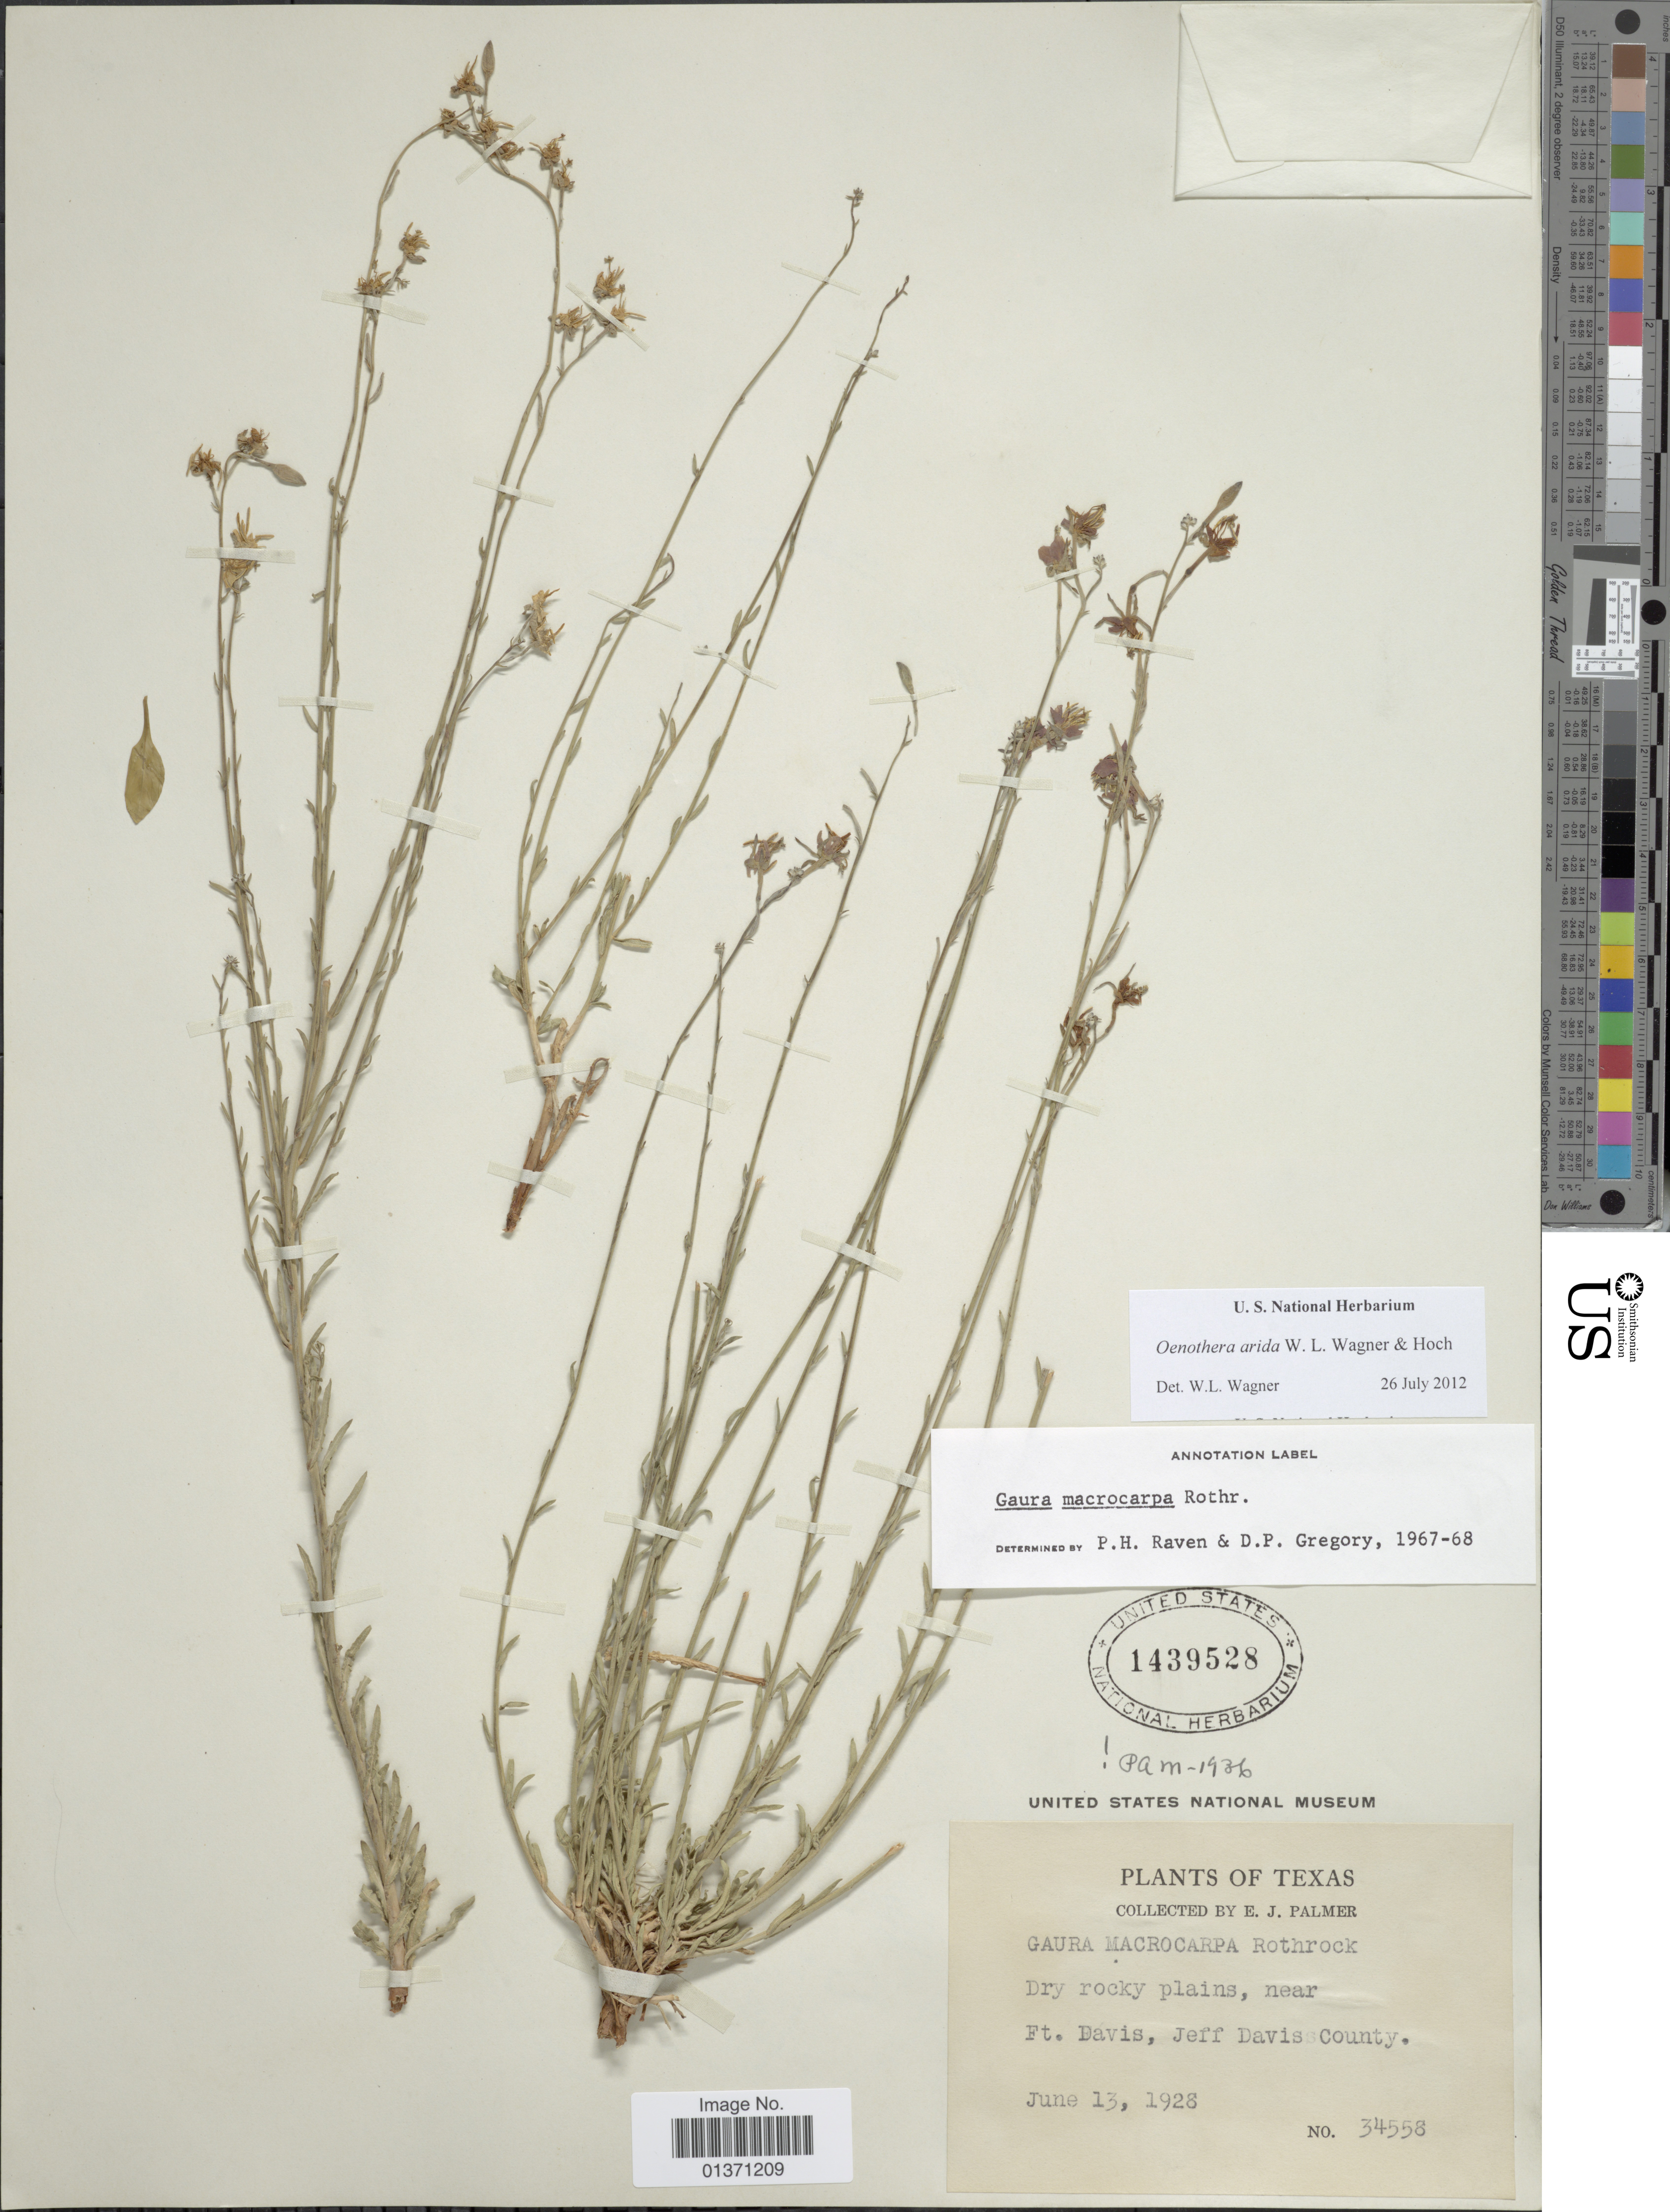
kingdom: Plantae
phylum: Tracheophyta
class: Magnoliopsida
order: Myrtales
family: Onagraceae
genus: Oenothera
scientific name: Oenothera arida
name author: W.L. Wagner & Hoch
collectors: E. J. Palmer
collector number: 34558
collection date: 1928-06-13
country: United States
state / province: Texas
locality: Near Ft. Davis, Jeff Davis County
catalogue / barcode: US 1439528